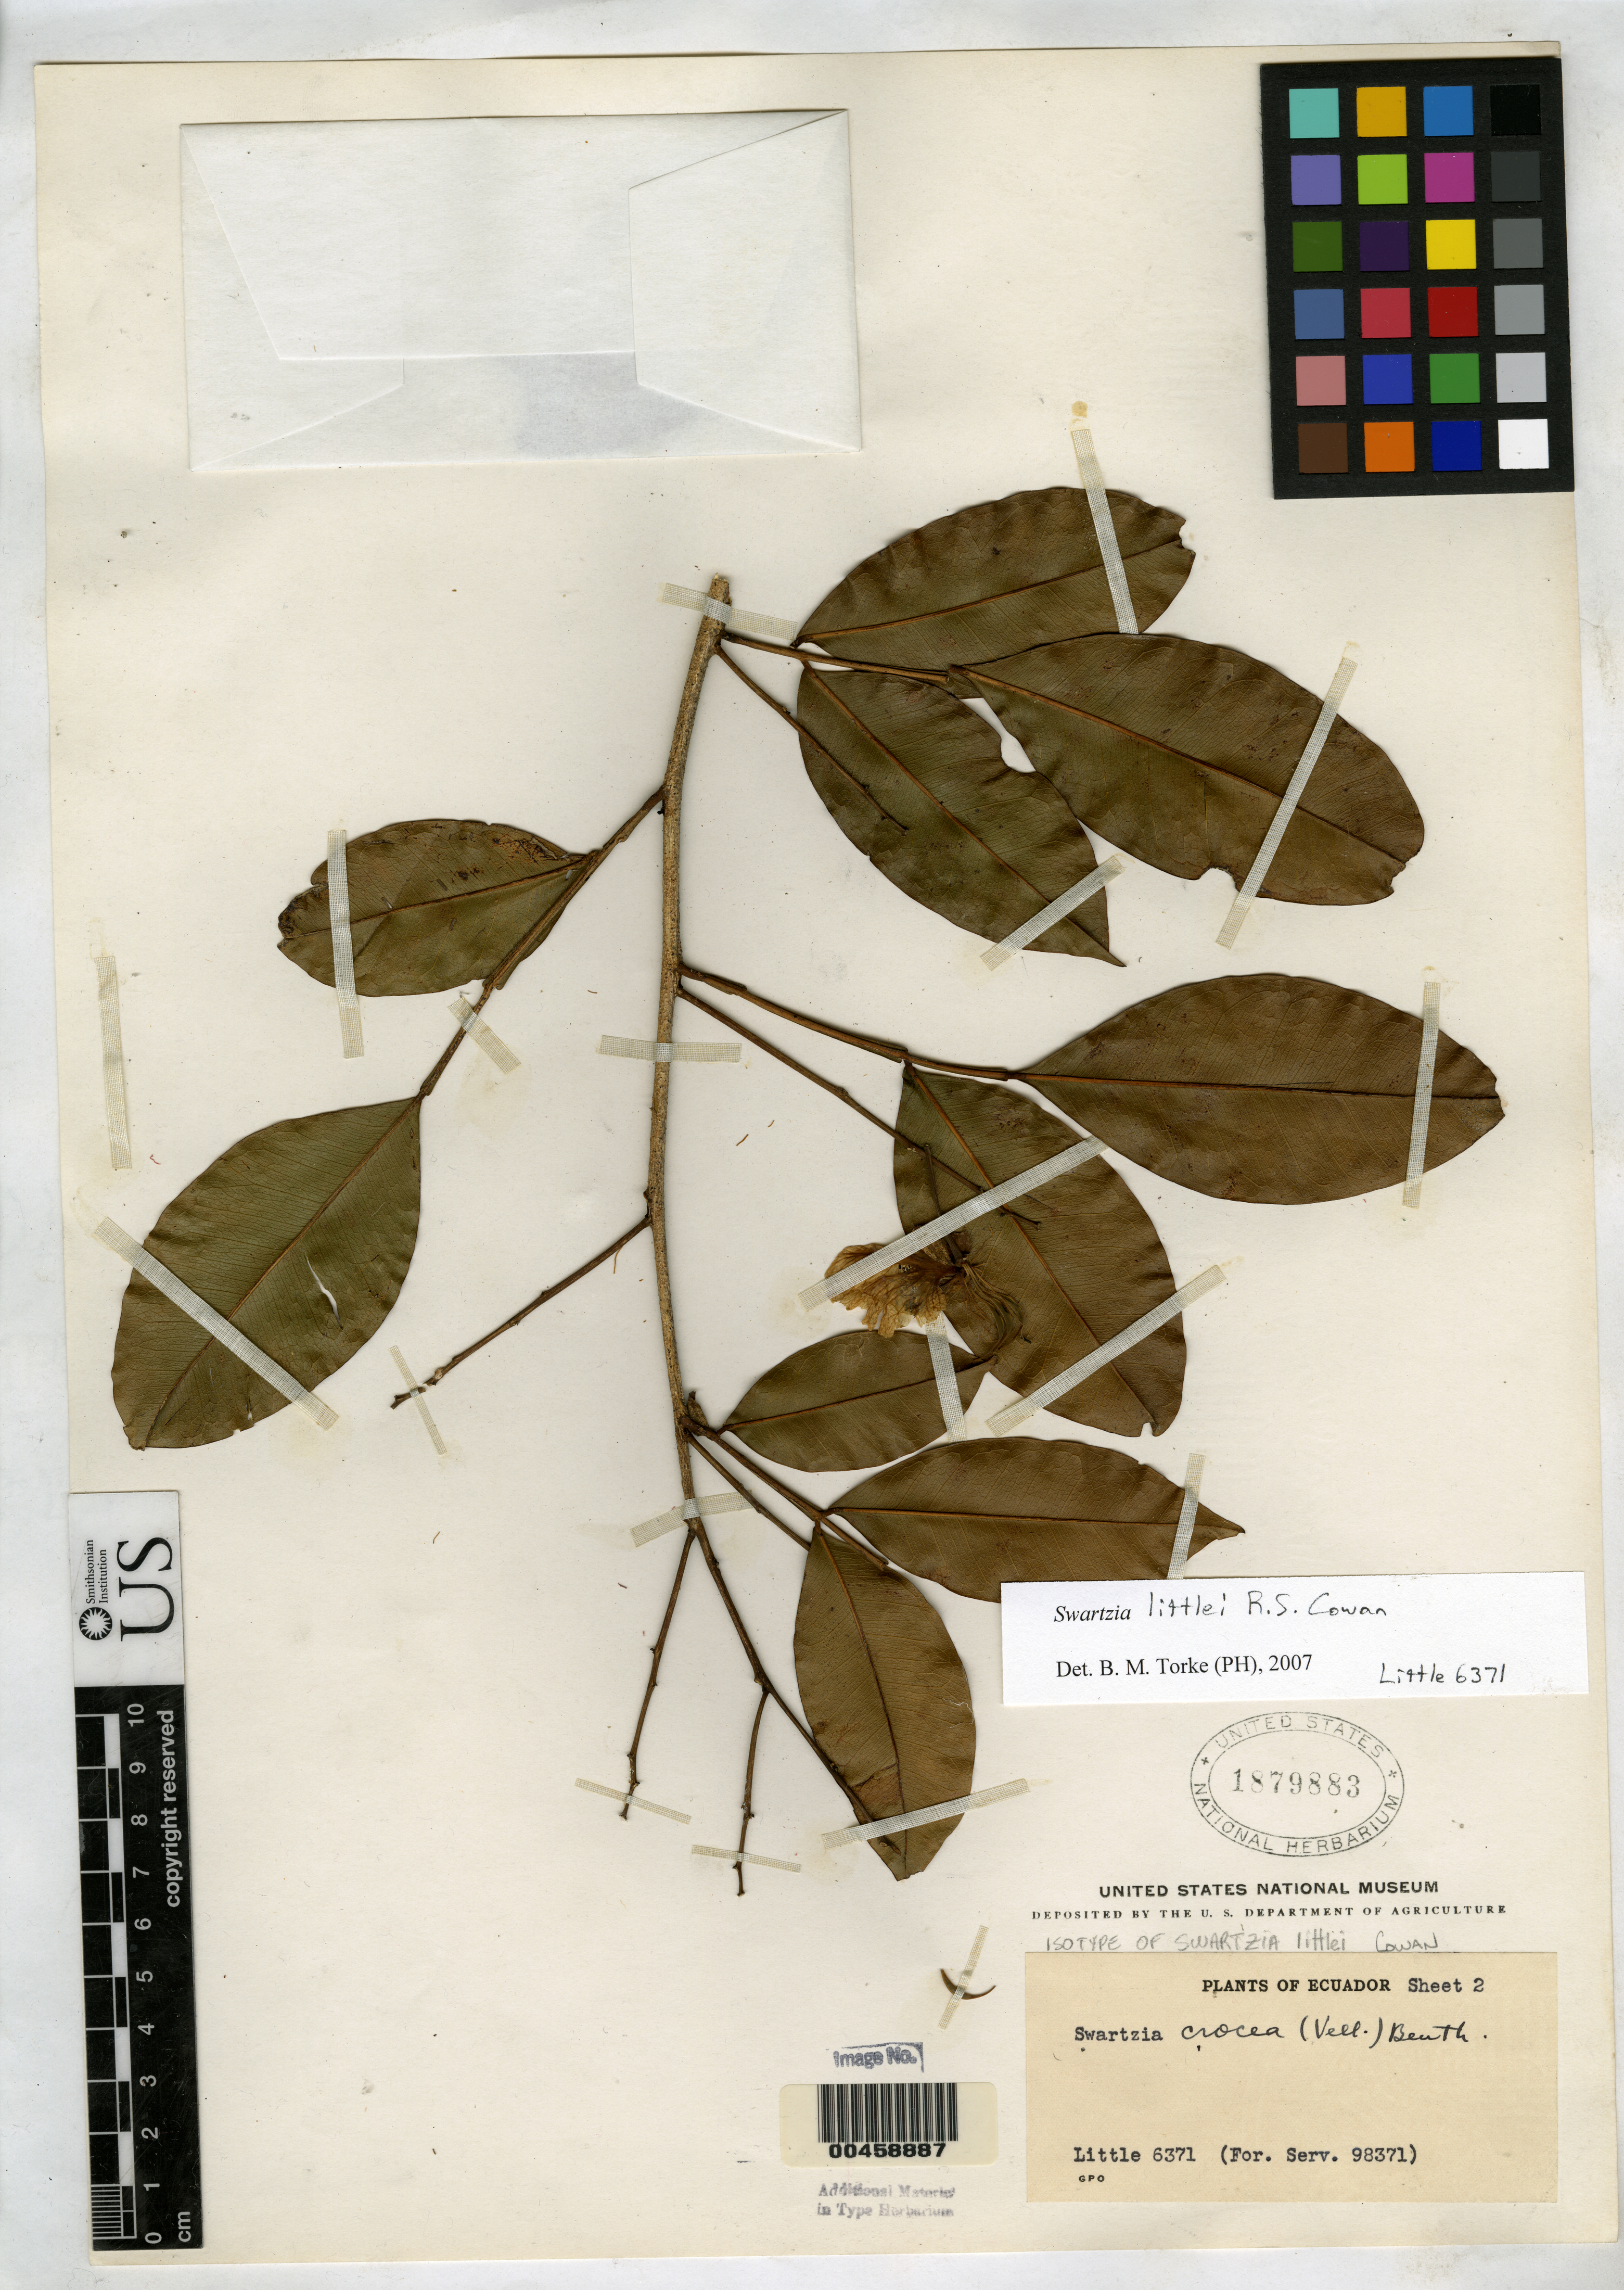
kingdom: Plantae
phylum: Tracheophyta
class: Magnoliopsida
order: Fabales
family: Fabaceae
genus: Swartzia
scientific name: Swartzia littlei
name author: R.S. Cowan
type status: Holotype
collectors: E. L. Little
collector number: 6371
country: Ecuador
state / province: Esmeraldas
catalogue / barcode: US 1879883